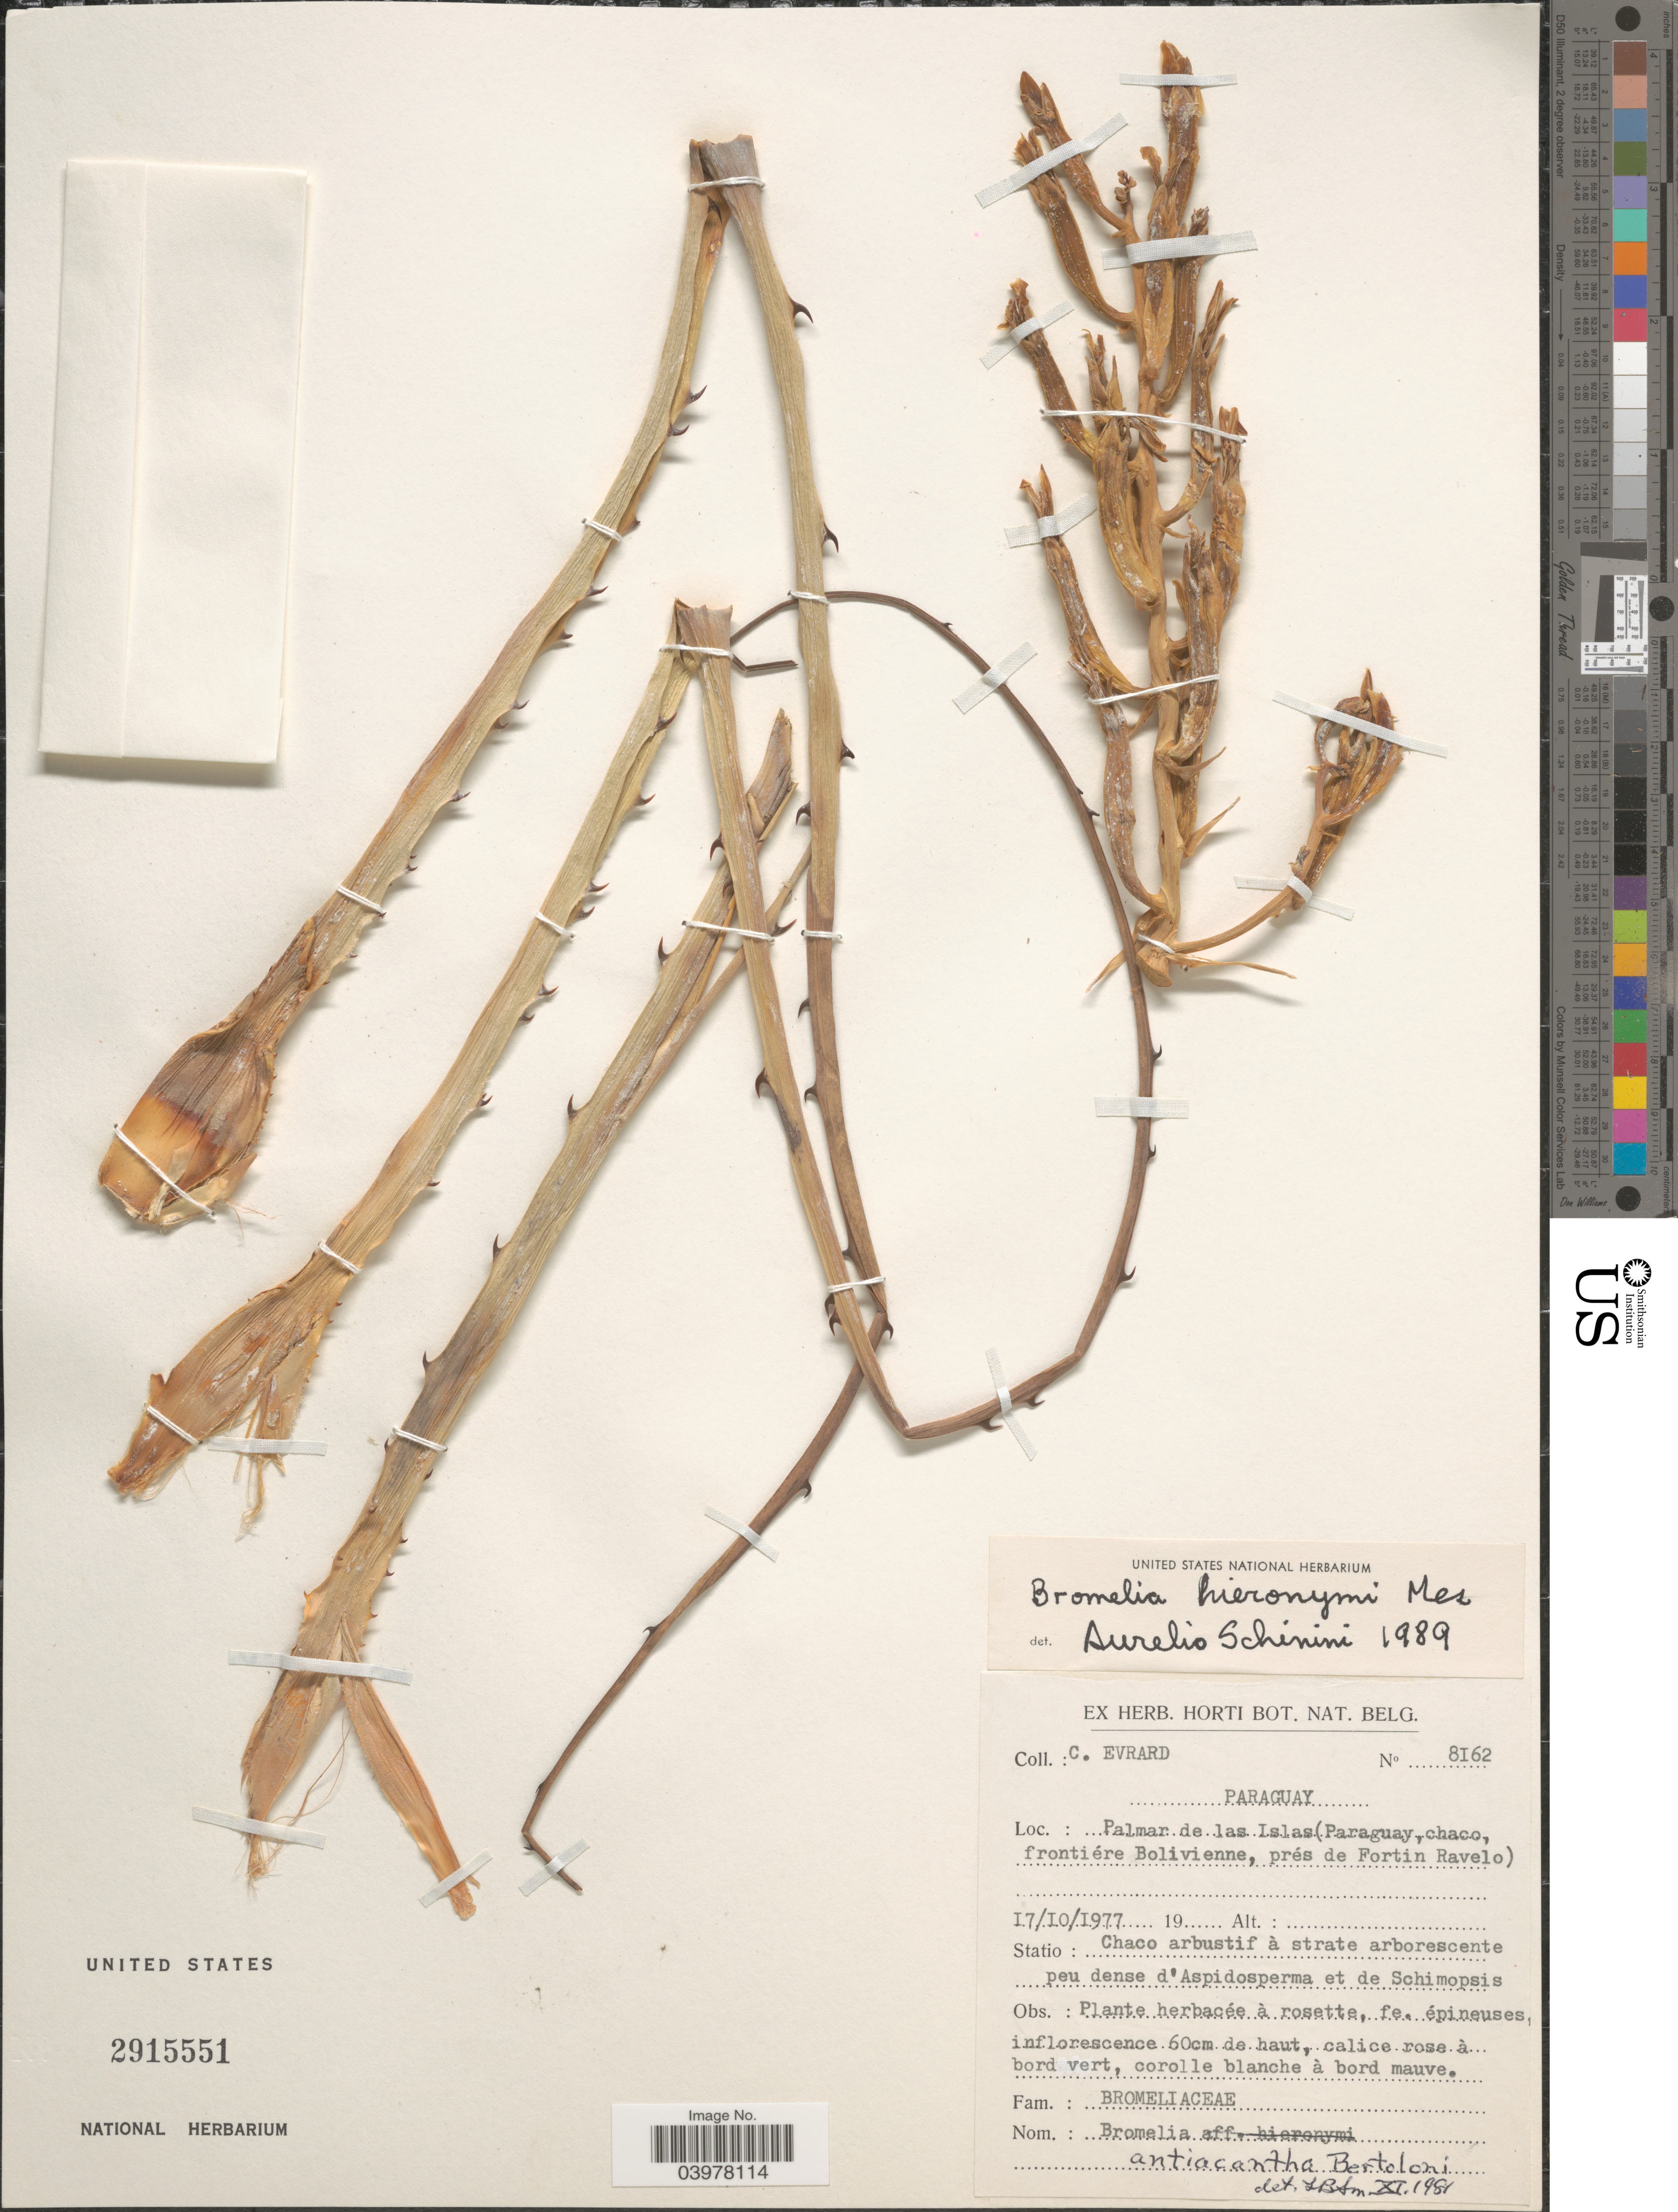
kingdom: Plantae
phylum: Tracheophyta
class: Liliopsida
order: Poales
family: Bromeliaceae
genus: Bromelia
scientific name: Bromelia hieronymi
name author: Mez in Mart.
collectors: C. Evrard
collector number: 8162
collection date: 1977-10-17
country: Paraguay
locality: Palmar de las Islas (Paraguay, chaco, frontière Bolivienne, prés de Fortin Ravelo).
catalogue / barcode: US 2915551